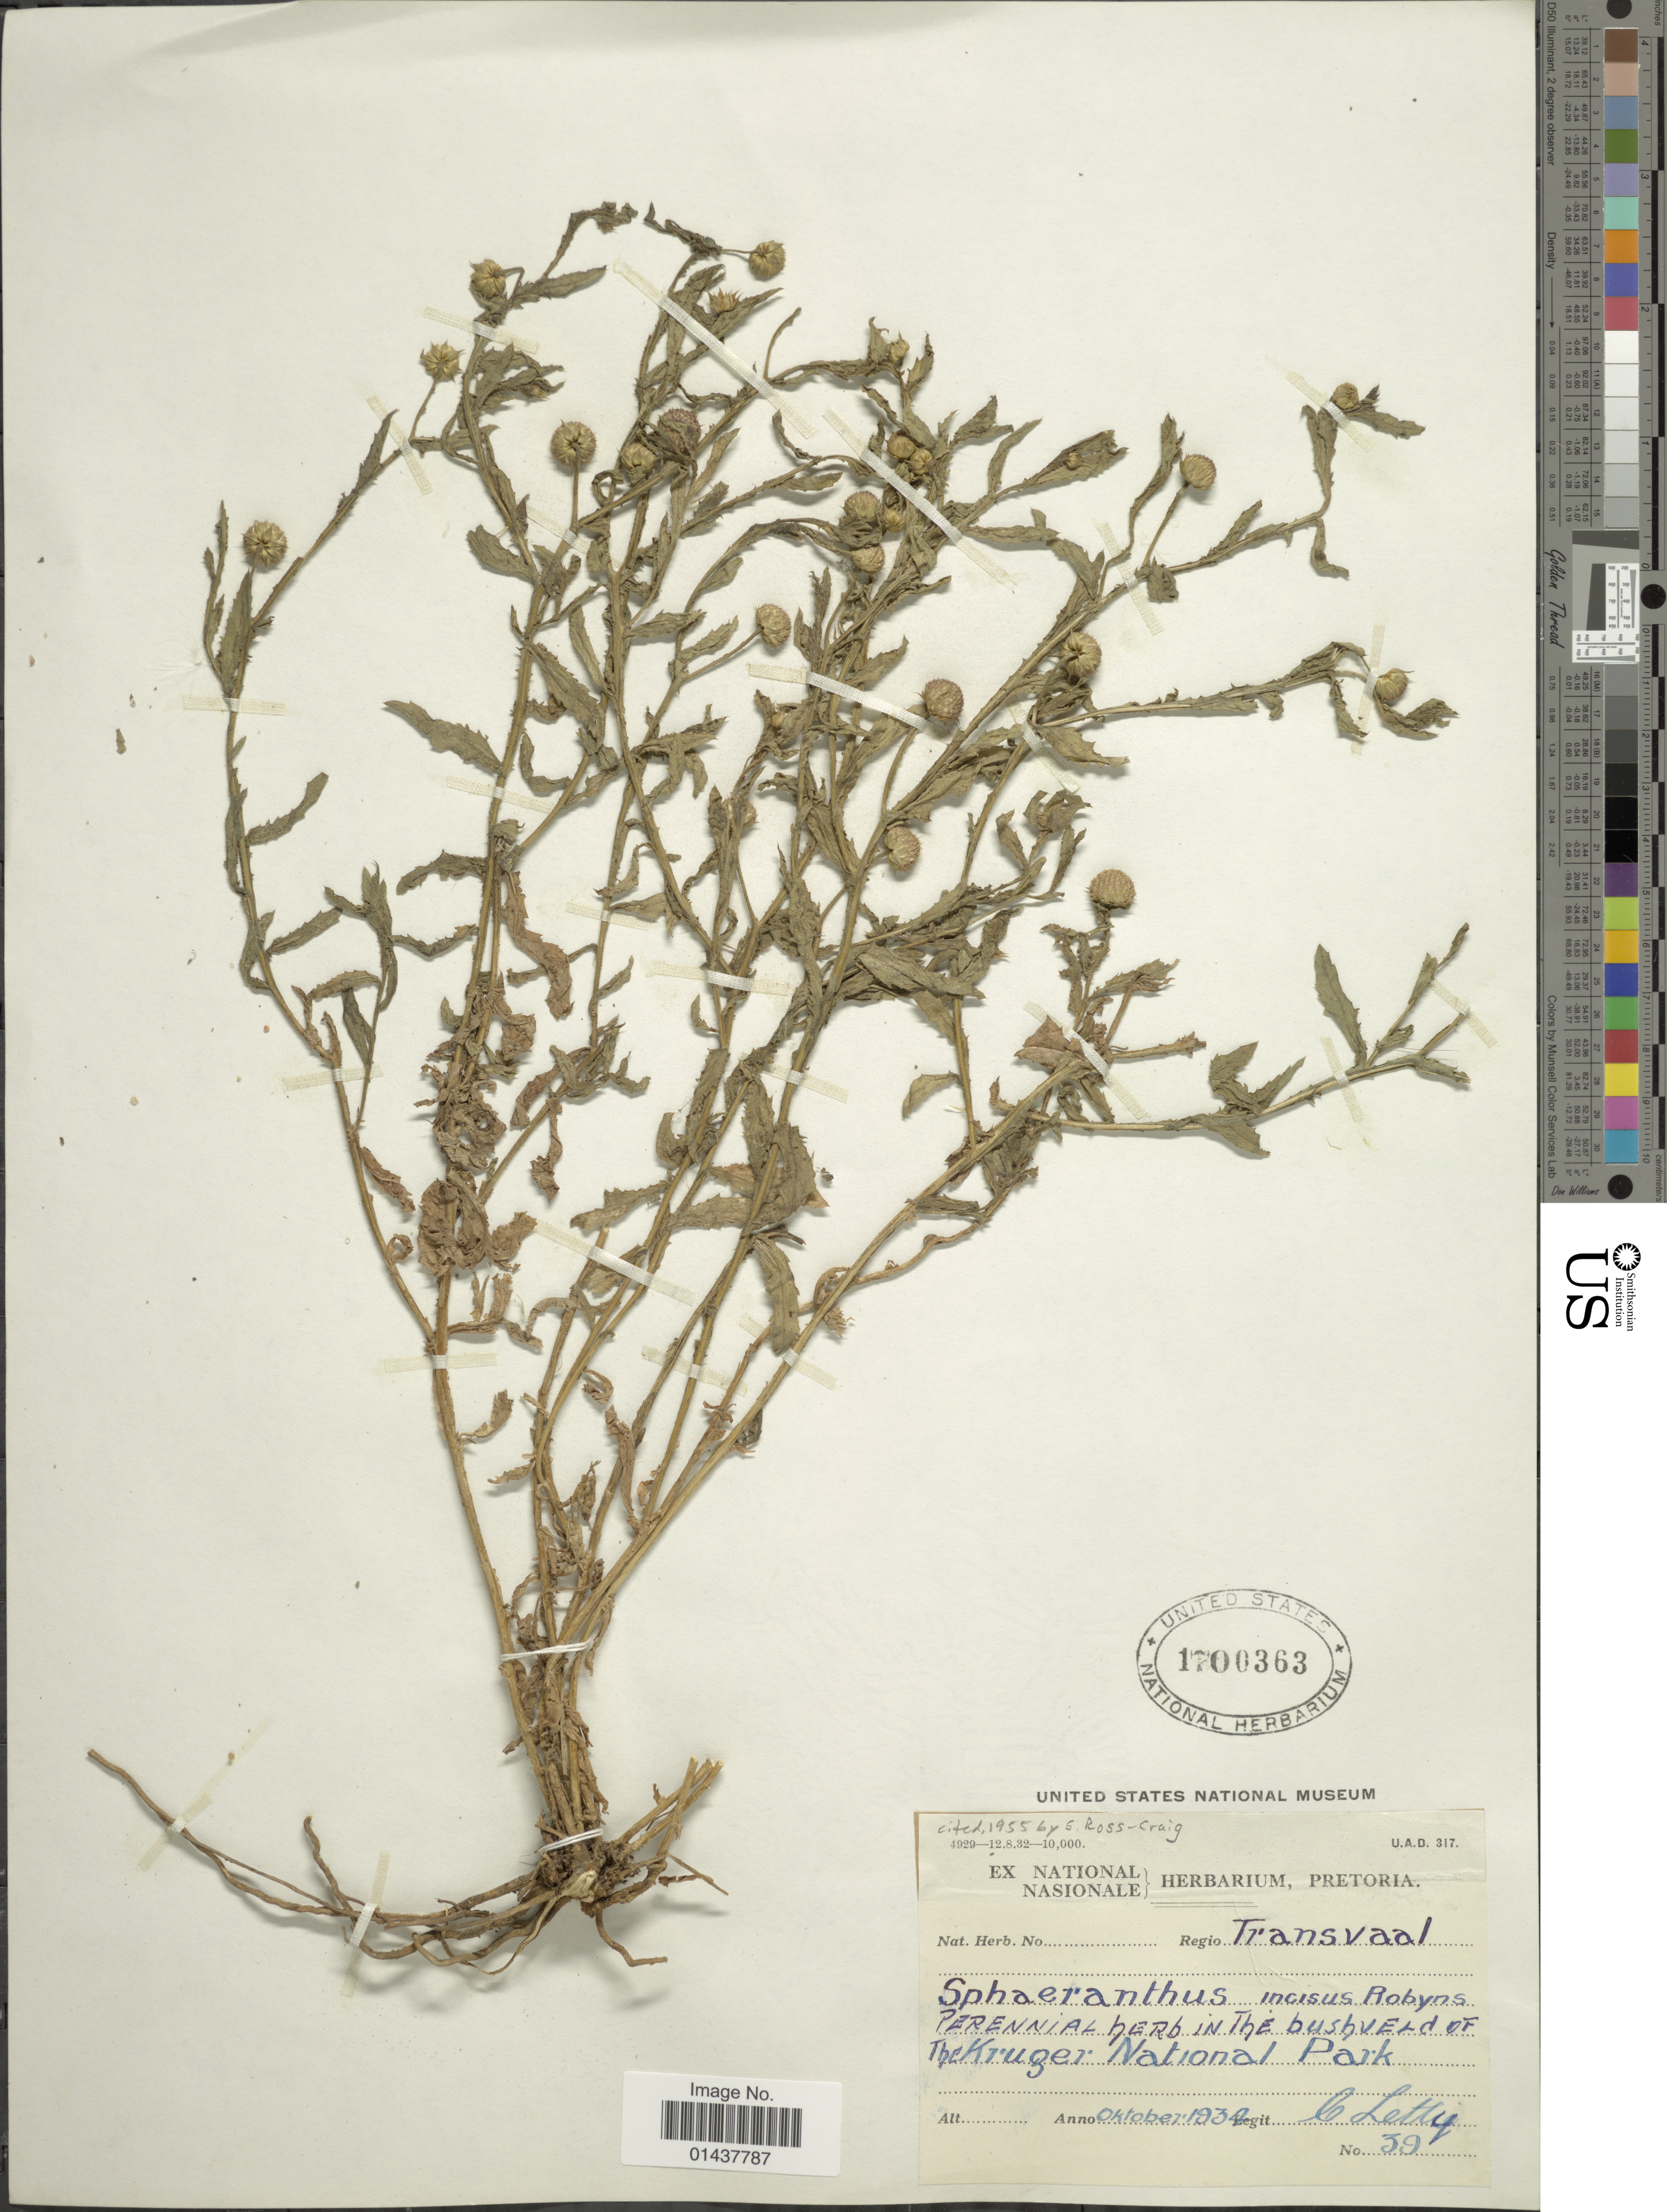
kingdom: Plantae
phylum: Tracheophyta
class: Magnoliopsida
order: Asterales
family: Asteraceae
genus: Sphaeranthus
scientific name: Sphaeranthus incisus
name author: Robyns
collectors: C. Letty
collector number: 39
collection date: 1934-10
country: South Africa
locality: Regio Transvaal, in the bushveld of The Kruger National Park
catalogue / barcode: US 1700363